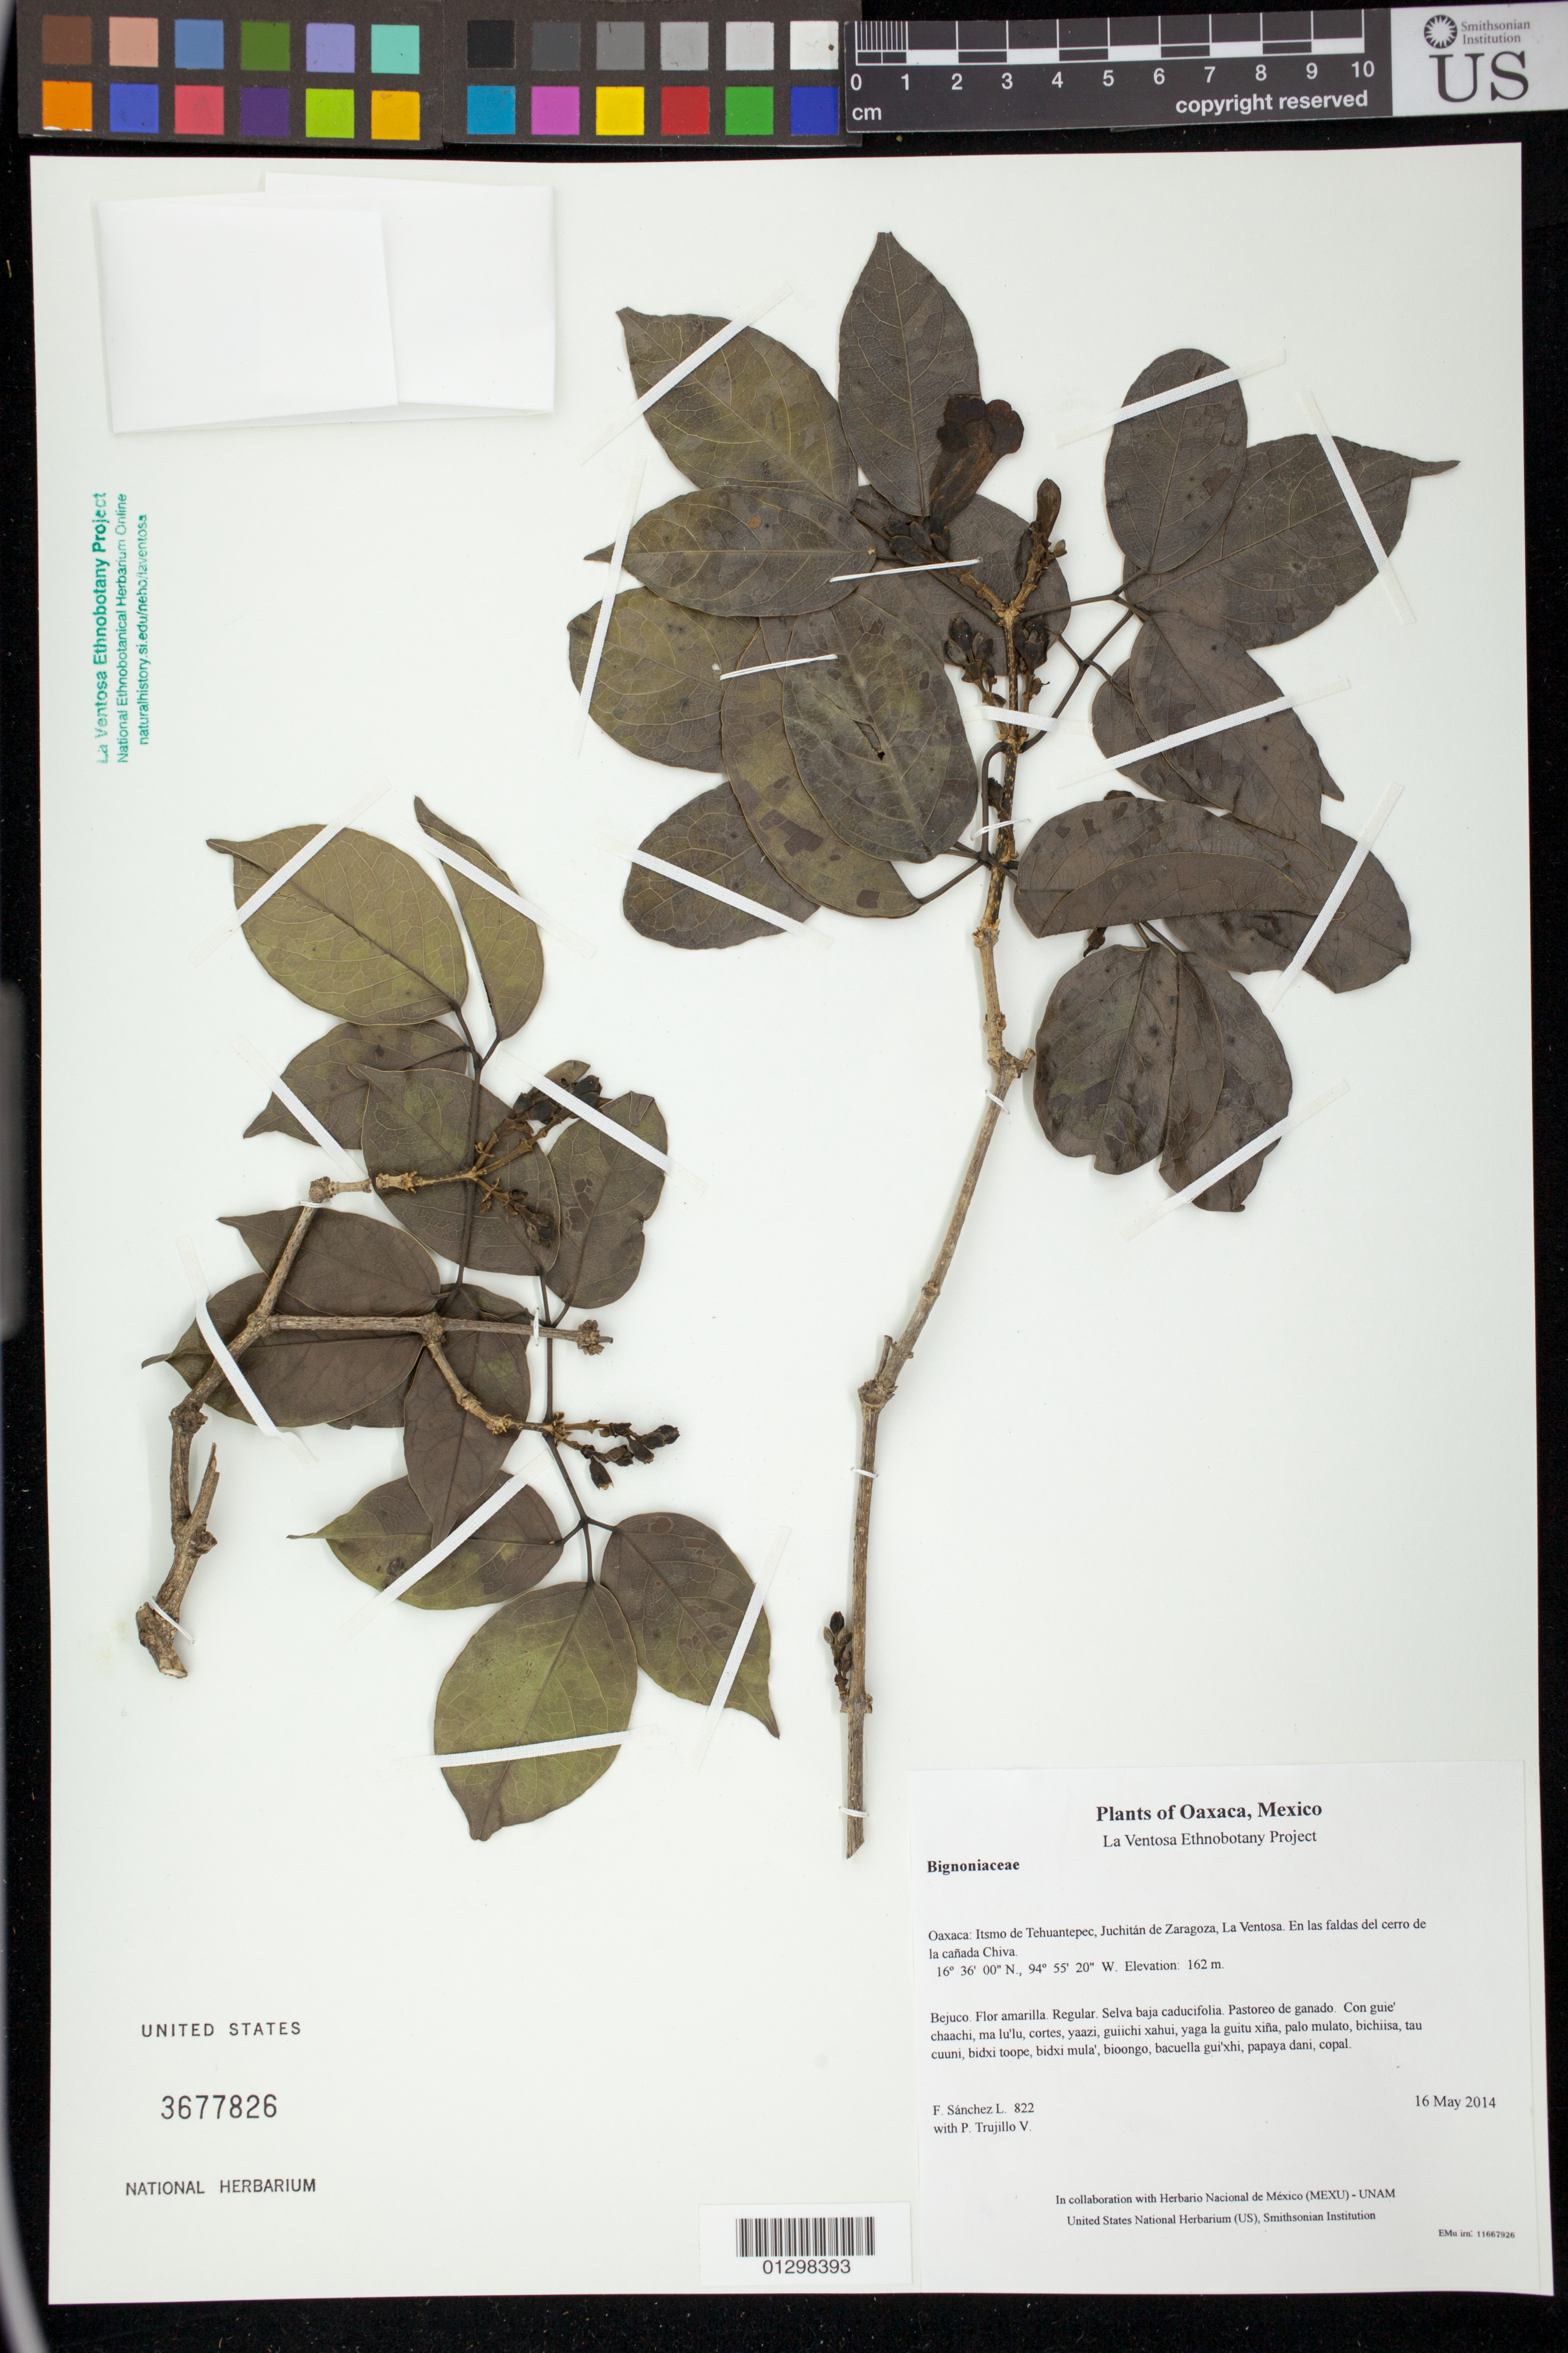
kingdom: Plantae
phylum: Tracheophyta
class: Magnoliopsida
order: Lamiales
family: Bignoniaceae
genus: Adenocalymma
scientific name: Adenocalymma inundatum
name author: Mart. ex DC.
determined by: Lot, Emily J.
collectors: F. Sánchez L. & P. Trujillo V.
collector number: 822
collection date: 2014-05-16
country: Mexico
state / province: Oaxaca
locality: Itsmo de Tehuantepec, Juchitán de Zaragoza, La Ventosa. En las faldas del cerro de la cañada Chiva.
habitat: Selva baja caducifolia. Pastoreo de ganado.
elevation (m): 162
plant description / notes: JEBOT, MEXU, SERO, US; Luba'. Guie' naguchi. Nuu.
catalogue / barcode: US 3677826